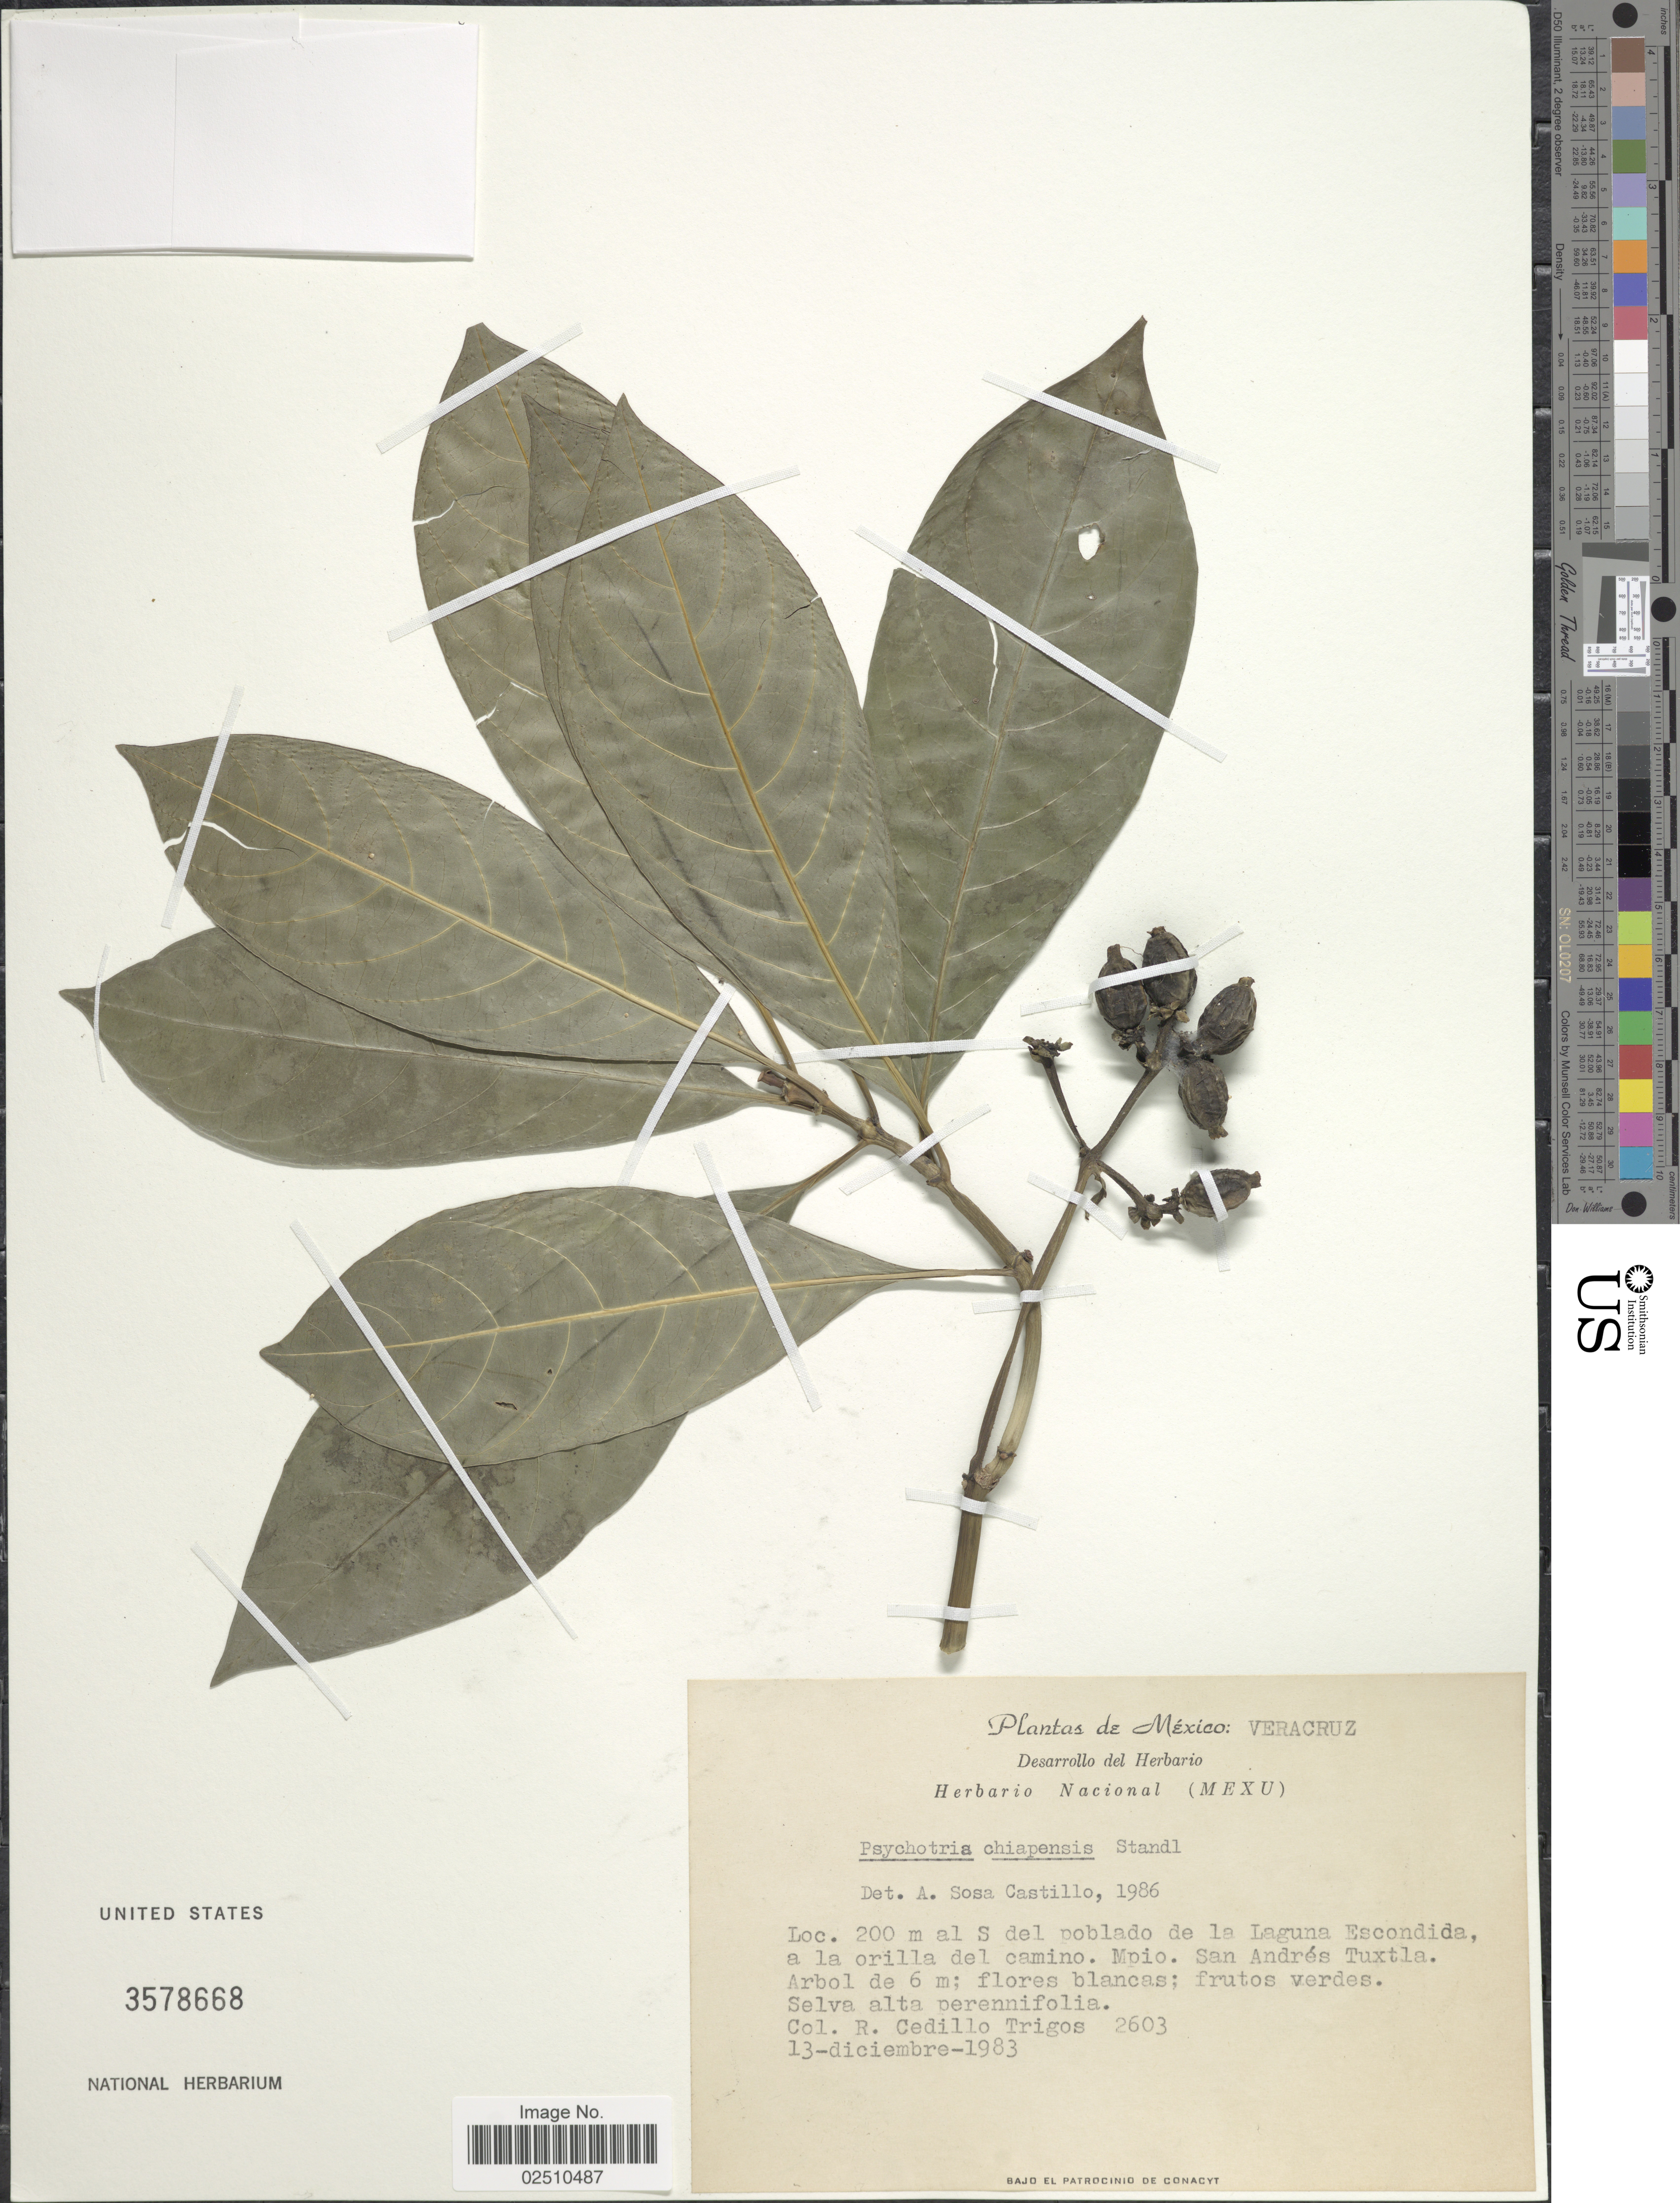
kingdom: Plantae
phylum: Tracheophyta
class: Magnoliopsida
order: Gentianales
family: Rubiaceae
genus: Psychotria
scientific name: Psychotria chiapensis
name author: Standl.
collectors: R. CedilloT.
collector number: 2603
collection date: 1983-12-13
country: Mexico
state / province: Veracruz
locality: Veracruz, S del poblado de la Laguna Escondida, a la orilla del camino, Mpio. San Andres Tuxtla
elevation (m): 200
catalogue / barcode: US 3578668